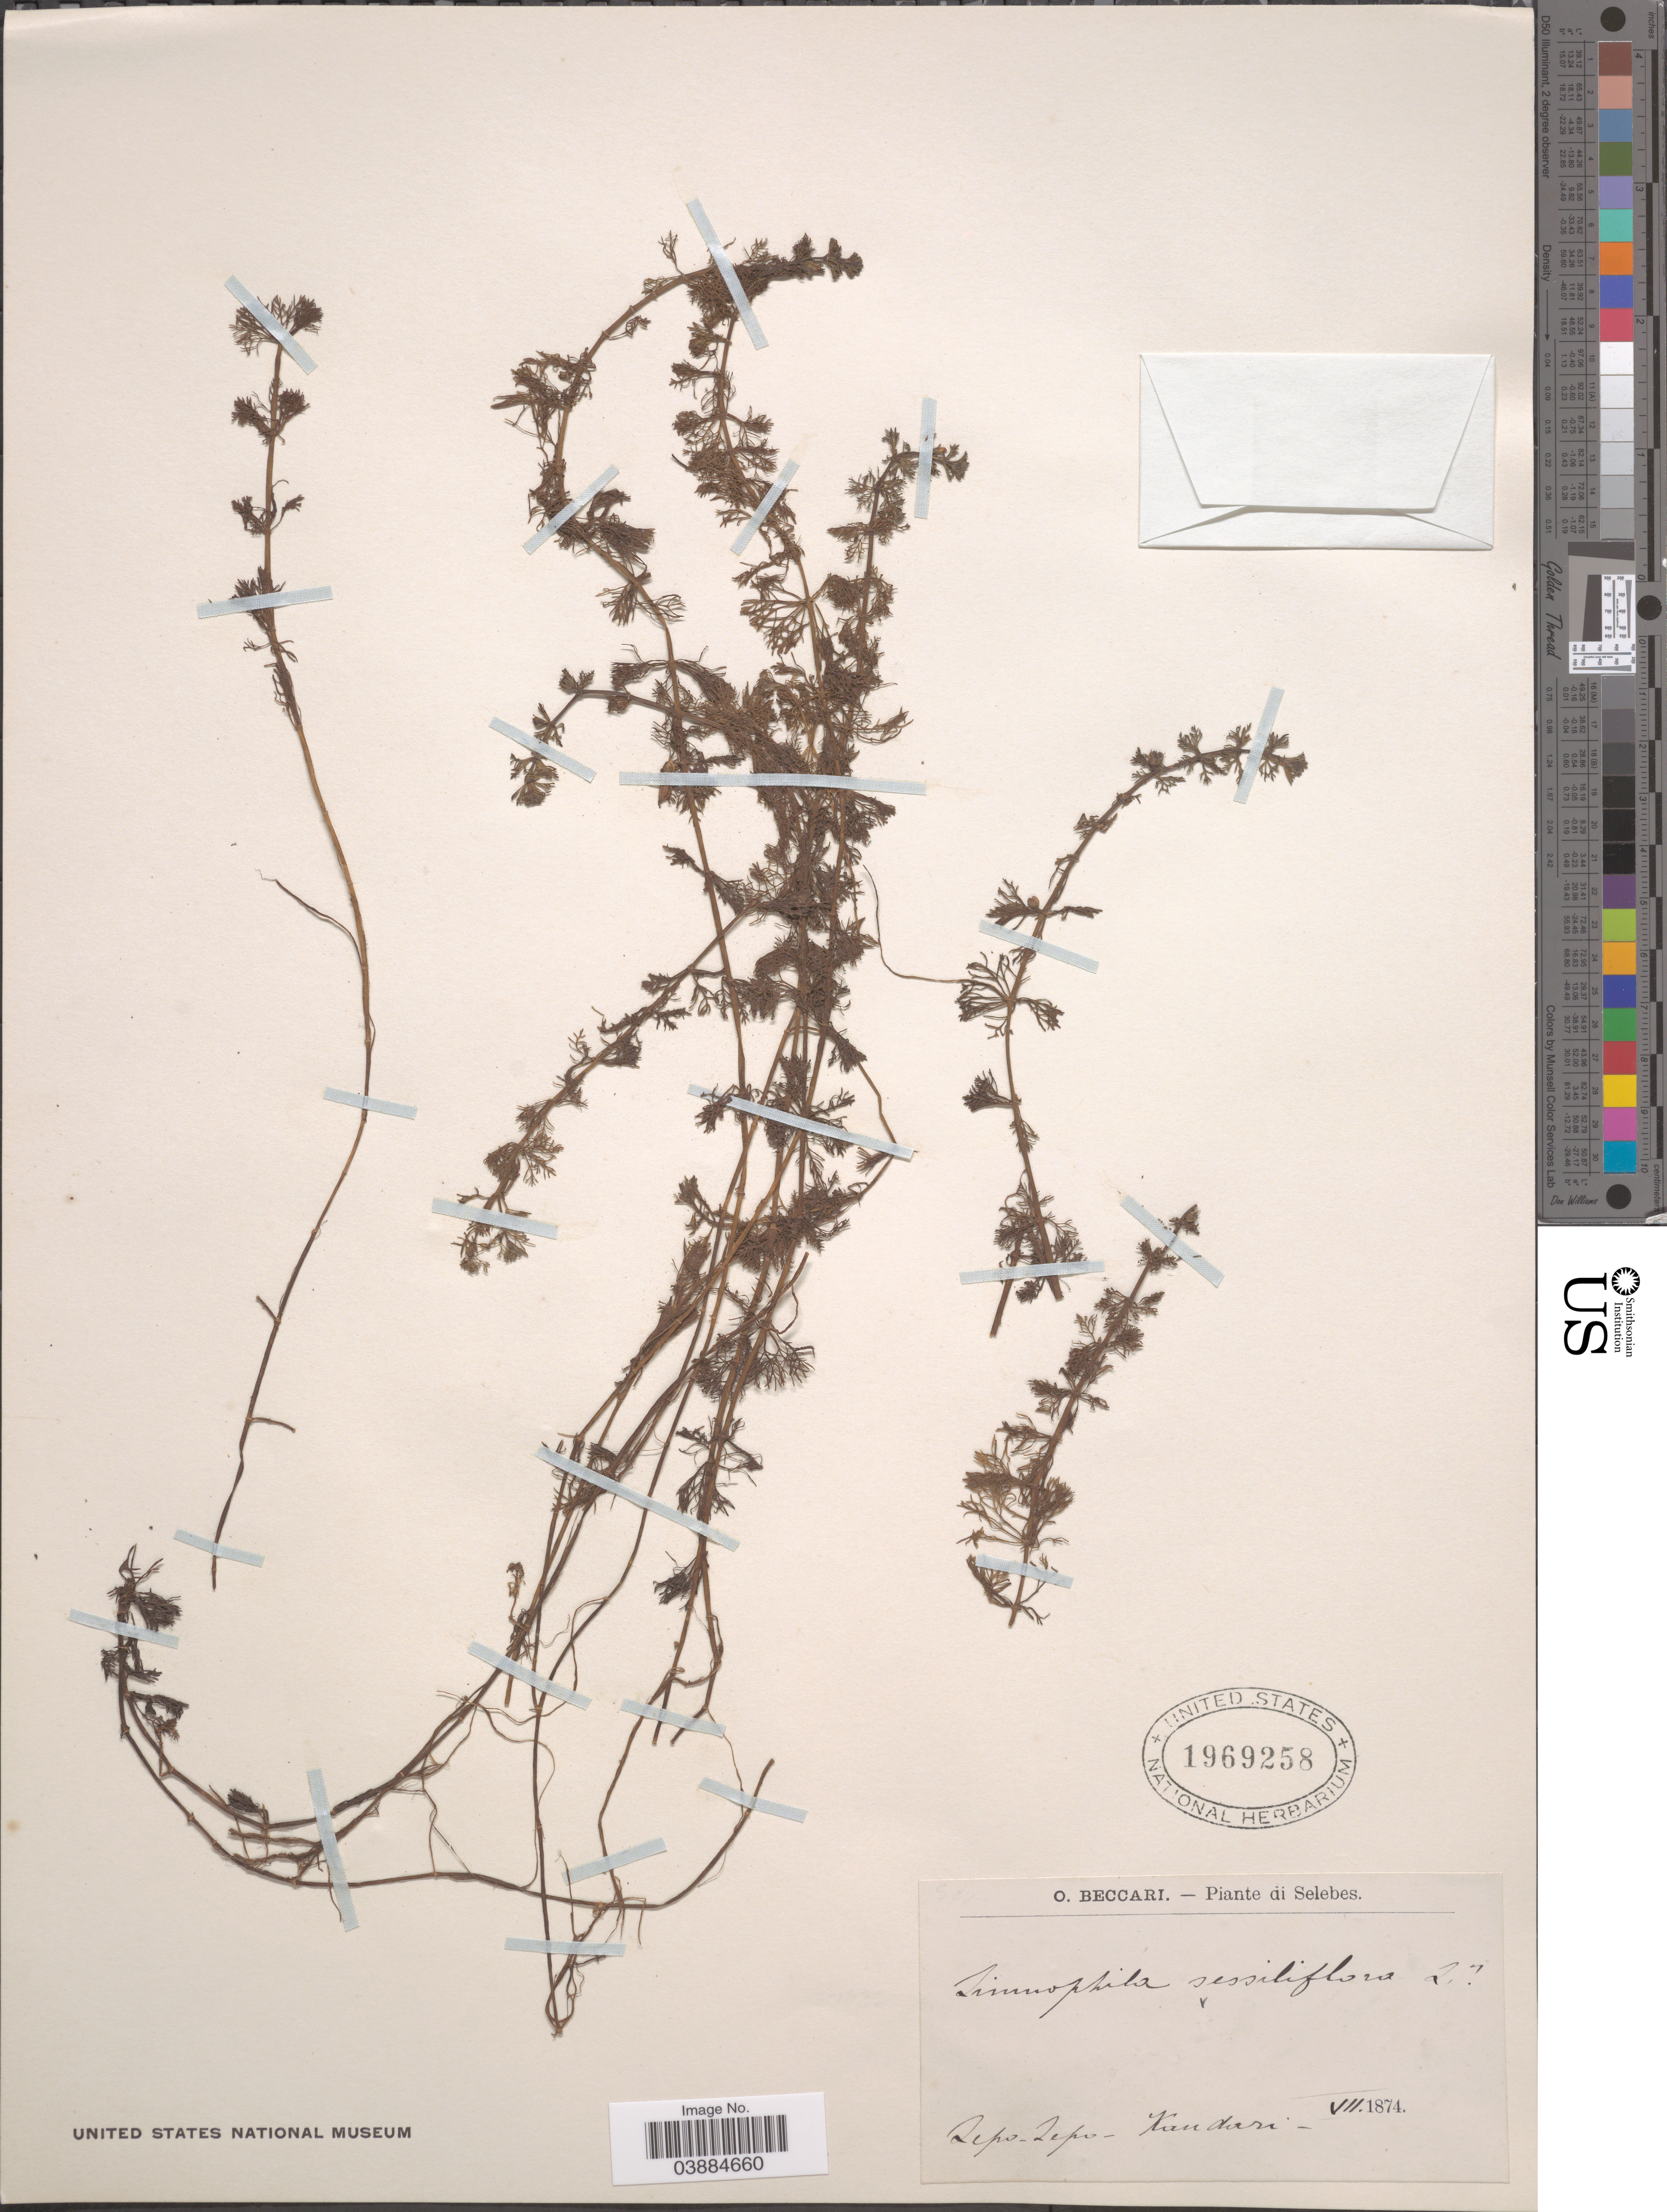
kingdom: Plantae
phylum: Tracheophyta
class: Magnoliopsida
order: Lamiales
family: Plantaginaceae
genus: Limnophila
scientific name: Limnophila sessiliflora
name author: (Vahl) Blume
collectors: O. Beccari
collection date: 1874-07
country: Indonesia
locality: Selebes. Teko-Teko- Kandari.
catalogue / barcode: US 1969258